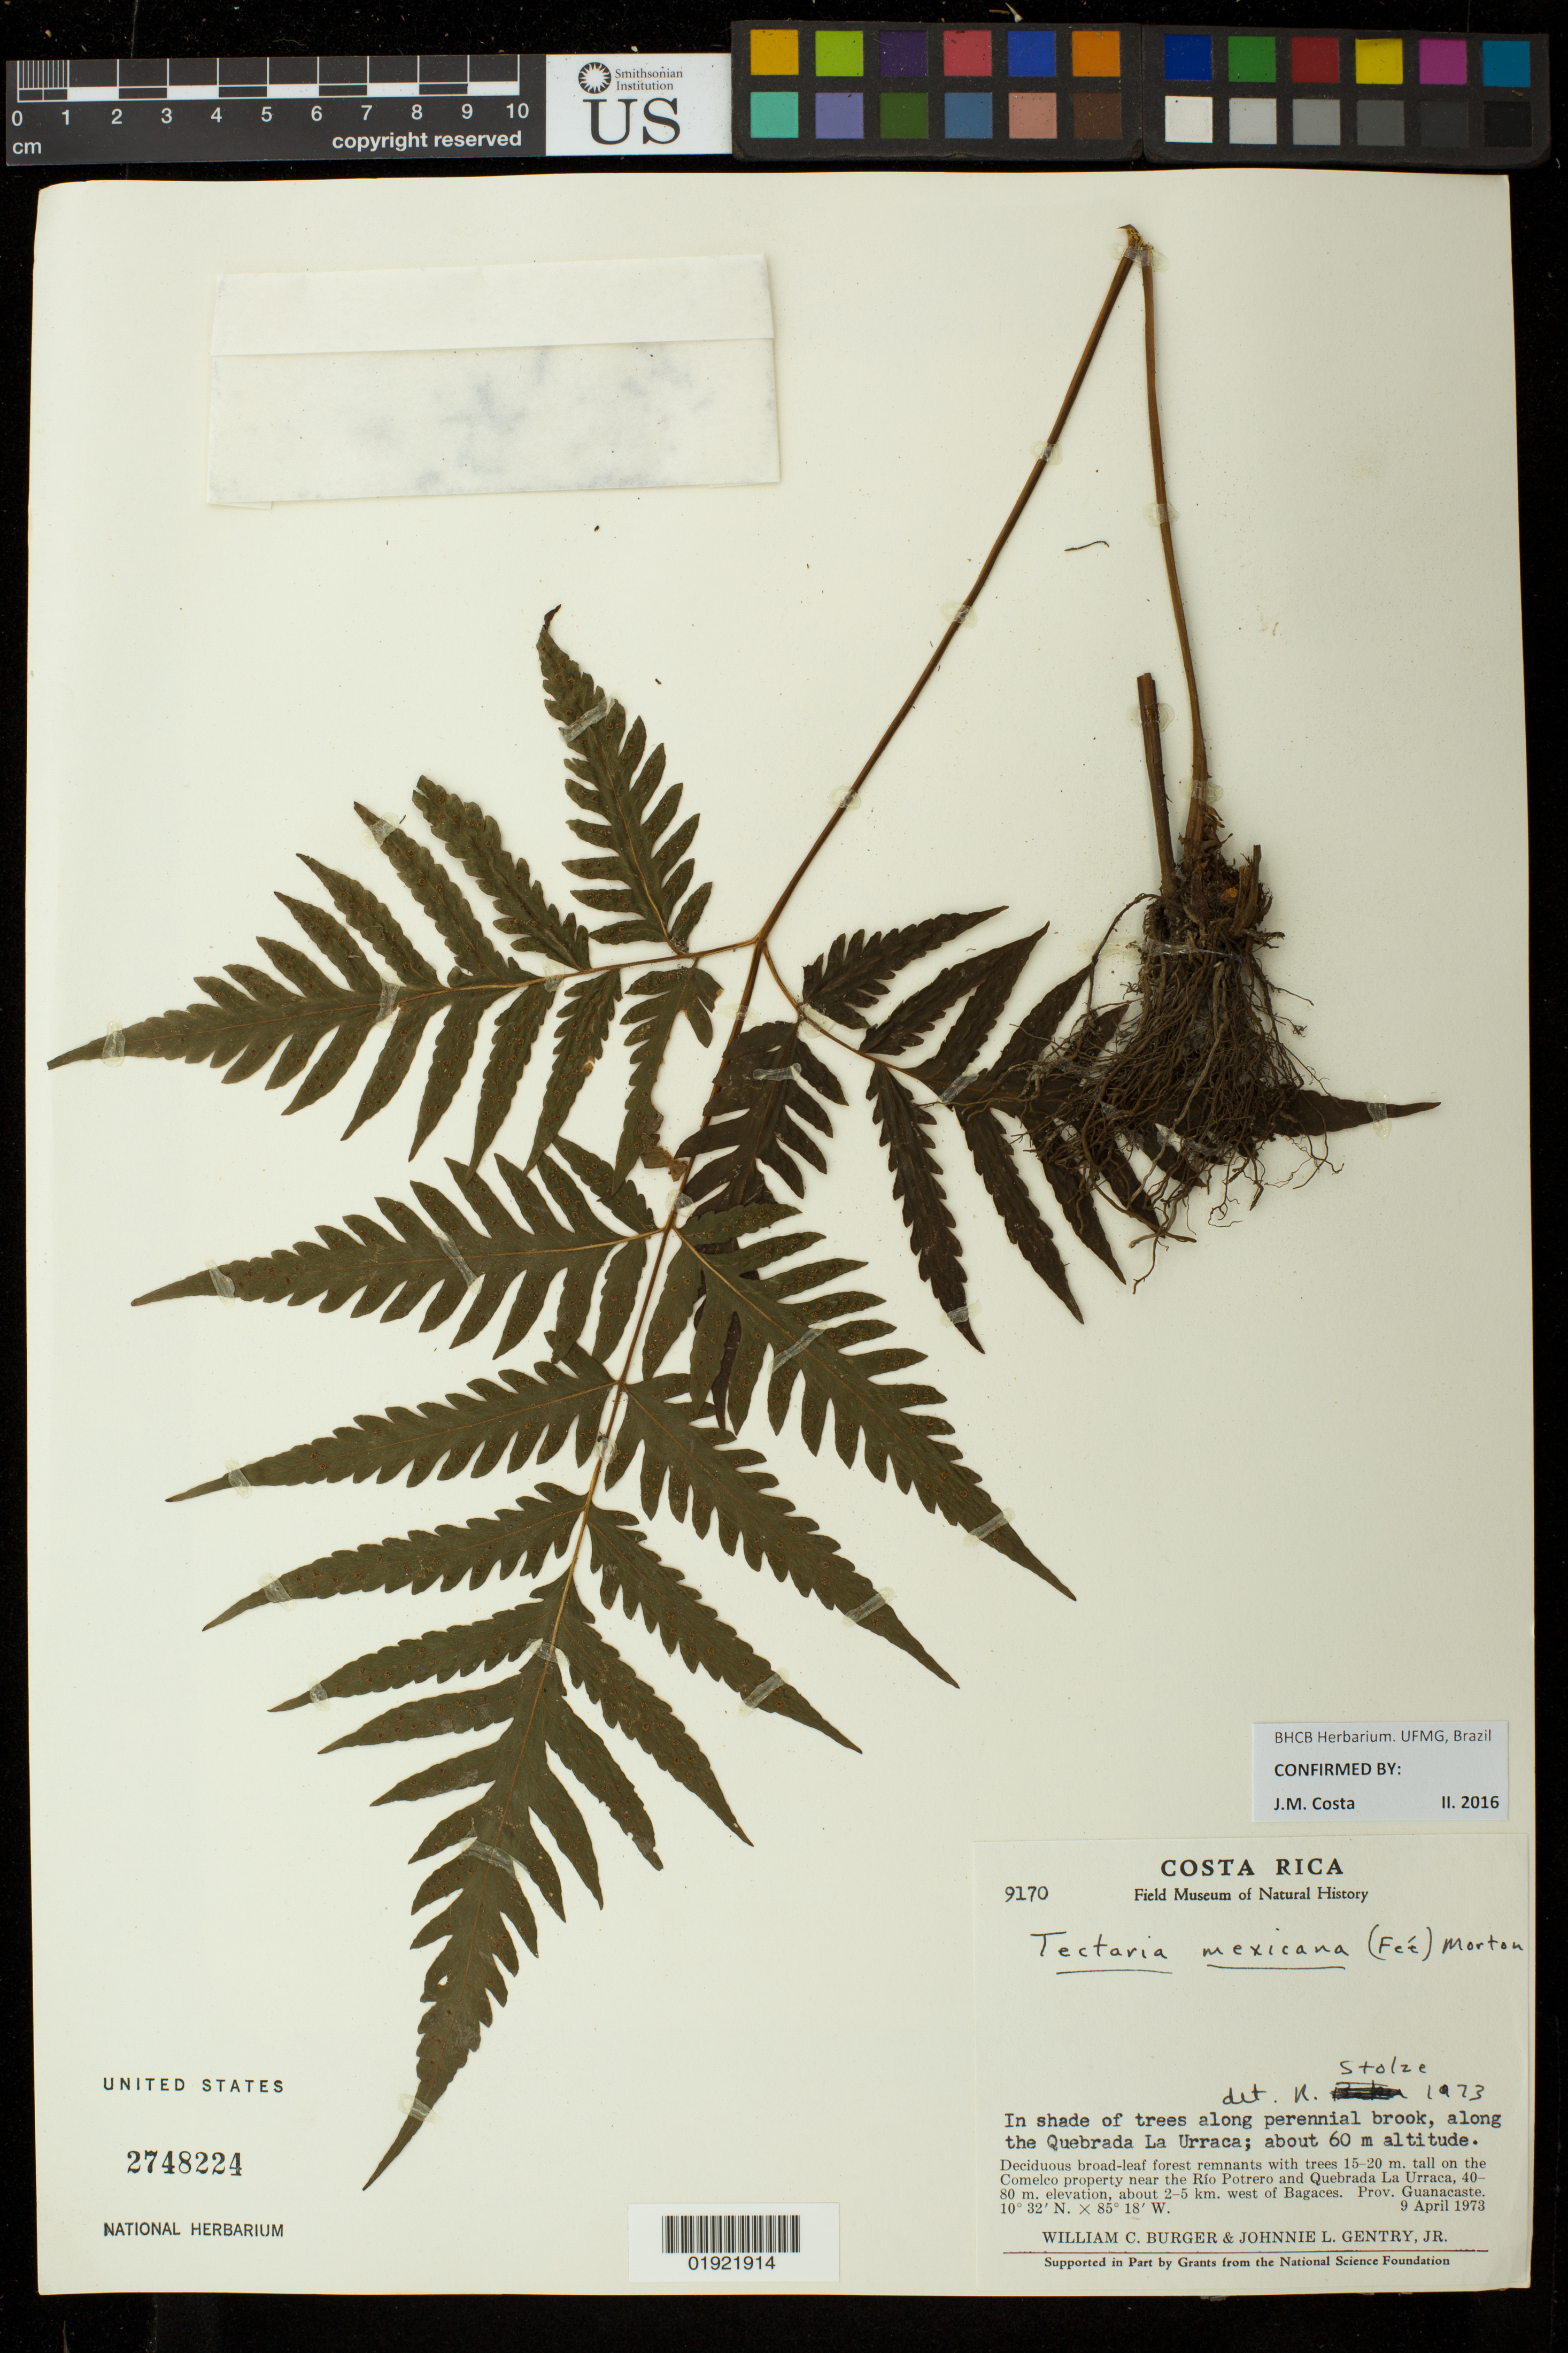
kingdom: Plantae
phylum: Tracheophyta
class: Polypodiopsida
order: Polypodiales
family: Tectariaceae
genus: Tectaria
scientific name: Tectaria mexicana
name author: (Fée) C.V. Morton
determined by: Costa, J. M.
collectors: W. Burger & J. Gentry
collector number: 9170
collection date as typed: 9 April 1973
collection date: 1973-04-09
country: Costa Rica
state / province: Guanacaste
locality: along the Quebrada La Urraca; on the Comelco property near the Rio Potrero and Quebrada La Urraca, 40-80m. elevation, about 2-5 km. west of Bagaces. Prov. Guanacaste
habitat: In shade of trees along perennial brook, deciduous broad-leaf forest remnants with trees 15-20 m. tall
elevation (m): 40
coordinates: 10 32 0 N, 85 18 0 W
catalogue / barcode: US 2748224